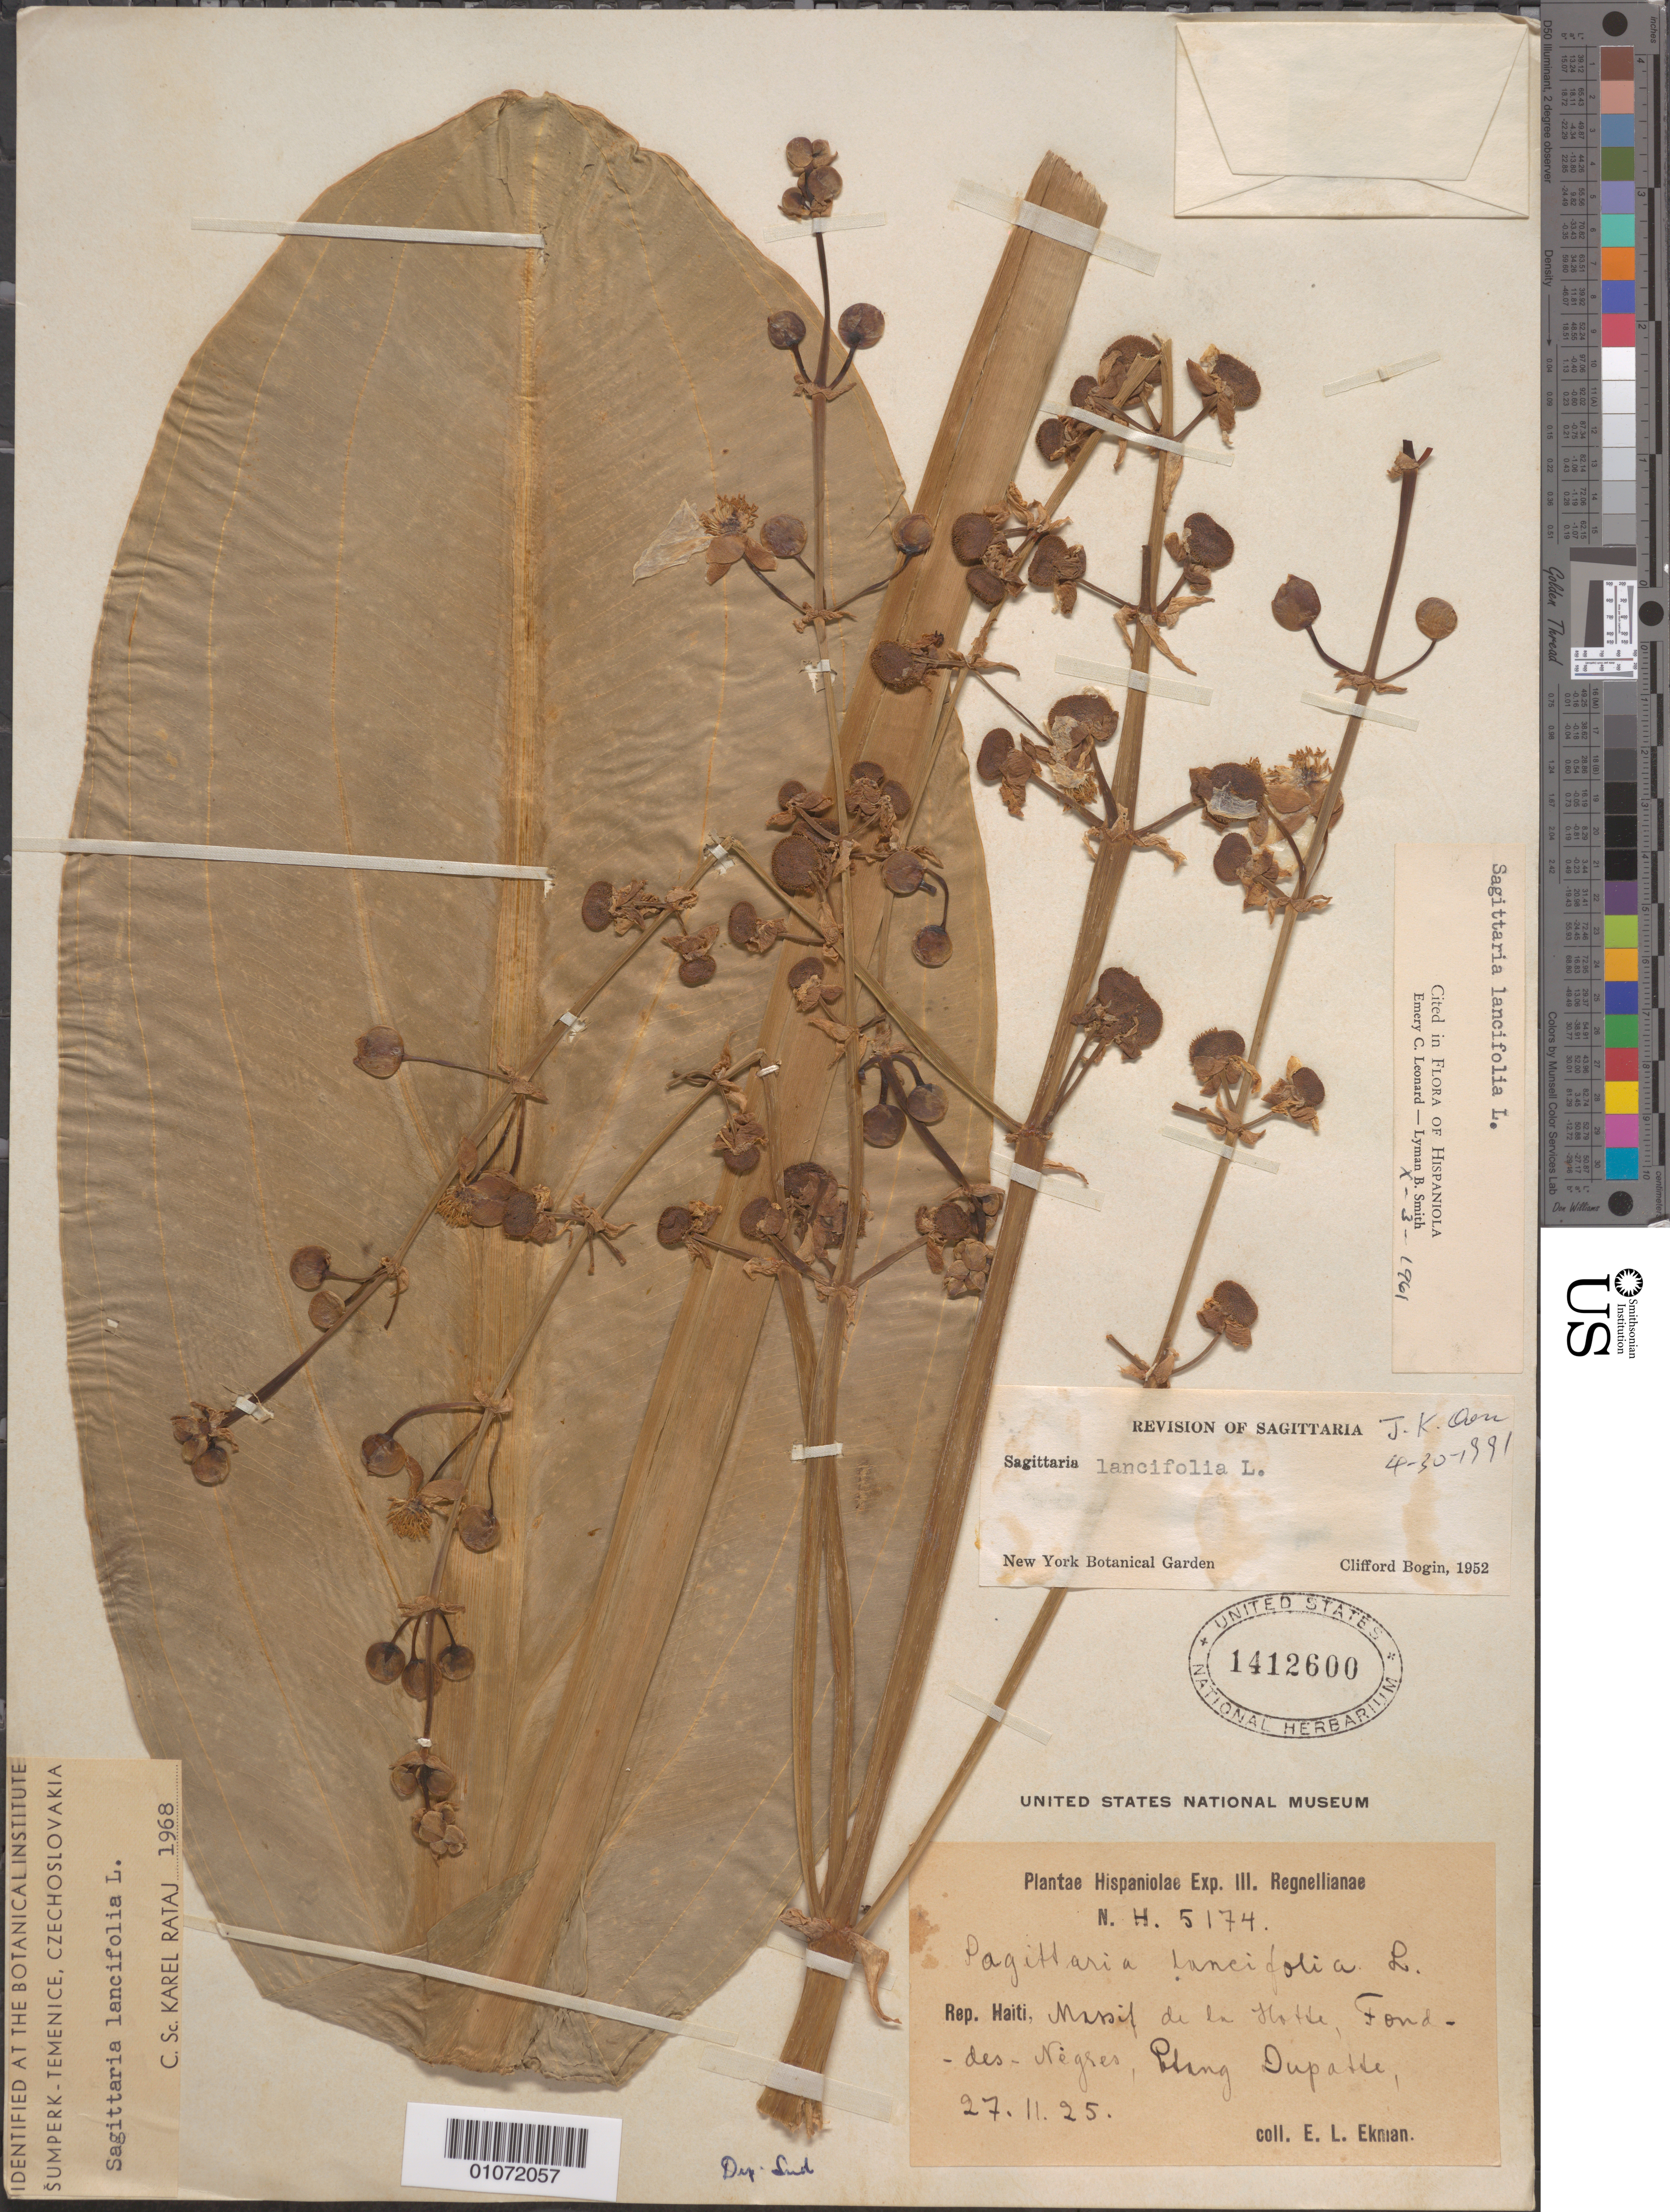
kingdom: Plantae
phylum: Tracheophyta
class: Liliopsida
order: Alismatales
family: Alismataceae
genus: Sagittaria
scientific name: Sagittaria lancifolia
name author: L.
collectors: E. L. Ekman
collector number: H 5174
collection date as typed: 27 Nov 1925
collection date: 1925-11-27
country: Haiti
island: Hispaniola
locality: Massif de la Salle. Pond-du-nesque Prang Dupalle.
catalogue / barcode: US 1412600